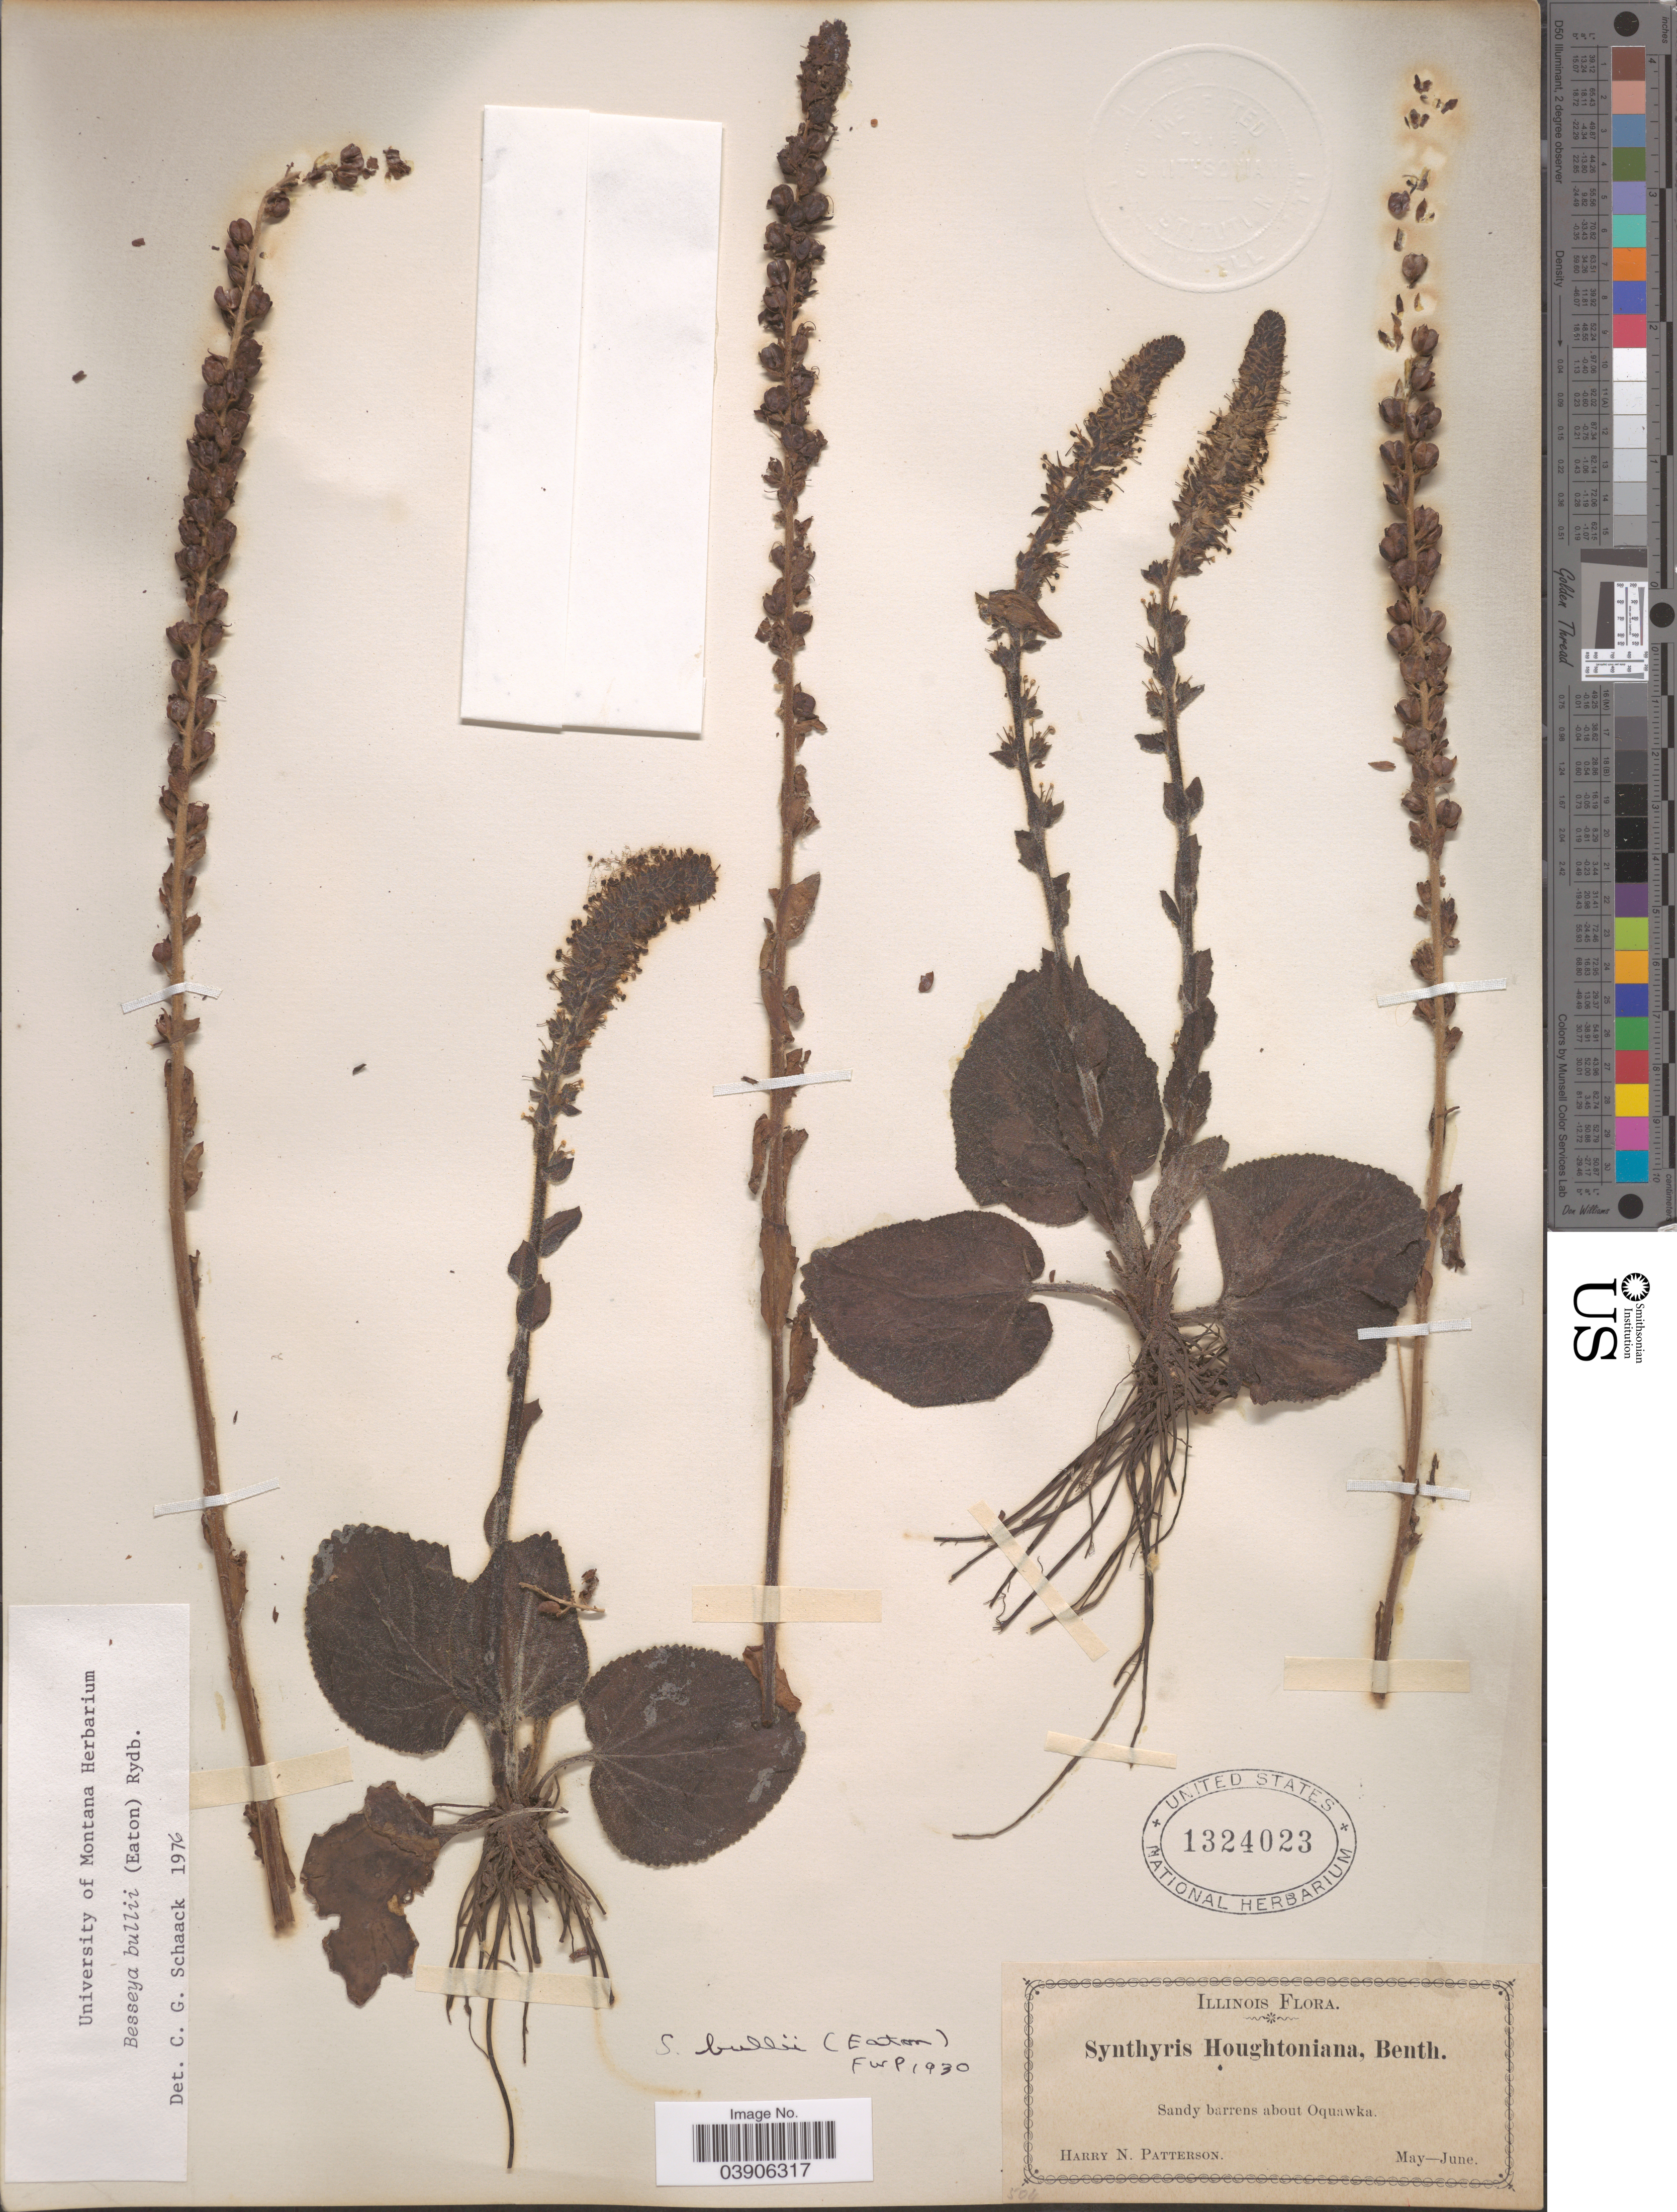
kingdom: Plantae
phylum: Tracheophyta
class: Magnoliopsida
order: Lamiales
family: Plantaginaceae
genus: Synthyris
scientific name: Synthyris bullii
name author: (Eaton) A. Heller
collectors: H. N. Patterson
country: United States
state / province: Illinois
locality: Sandy barrens about Oquawka.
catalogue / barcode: US 1324023